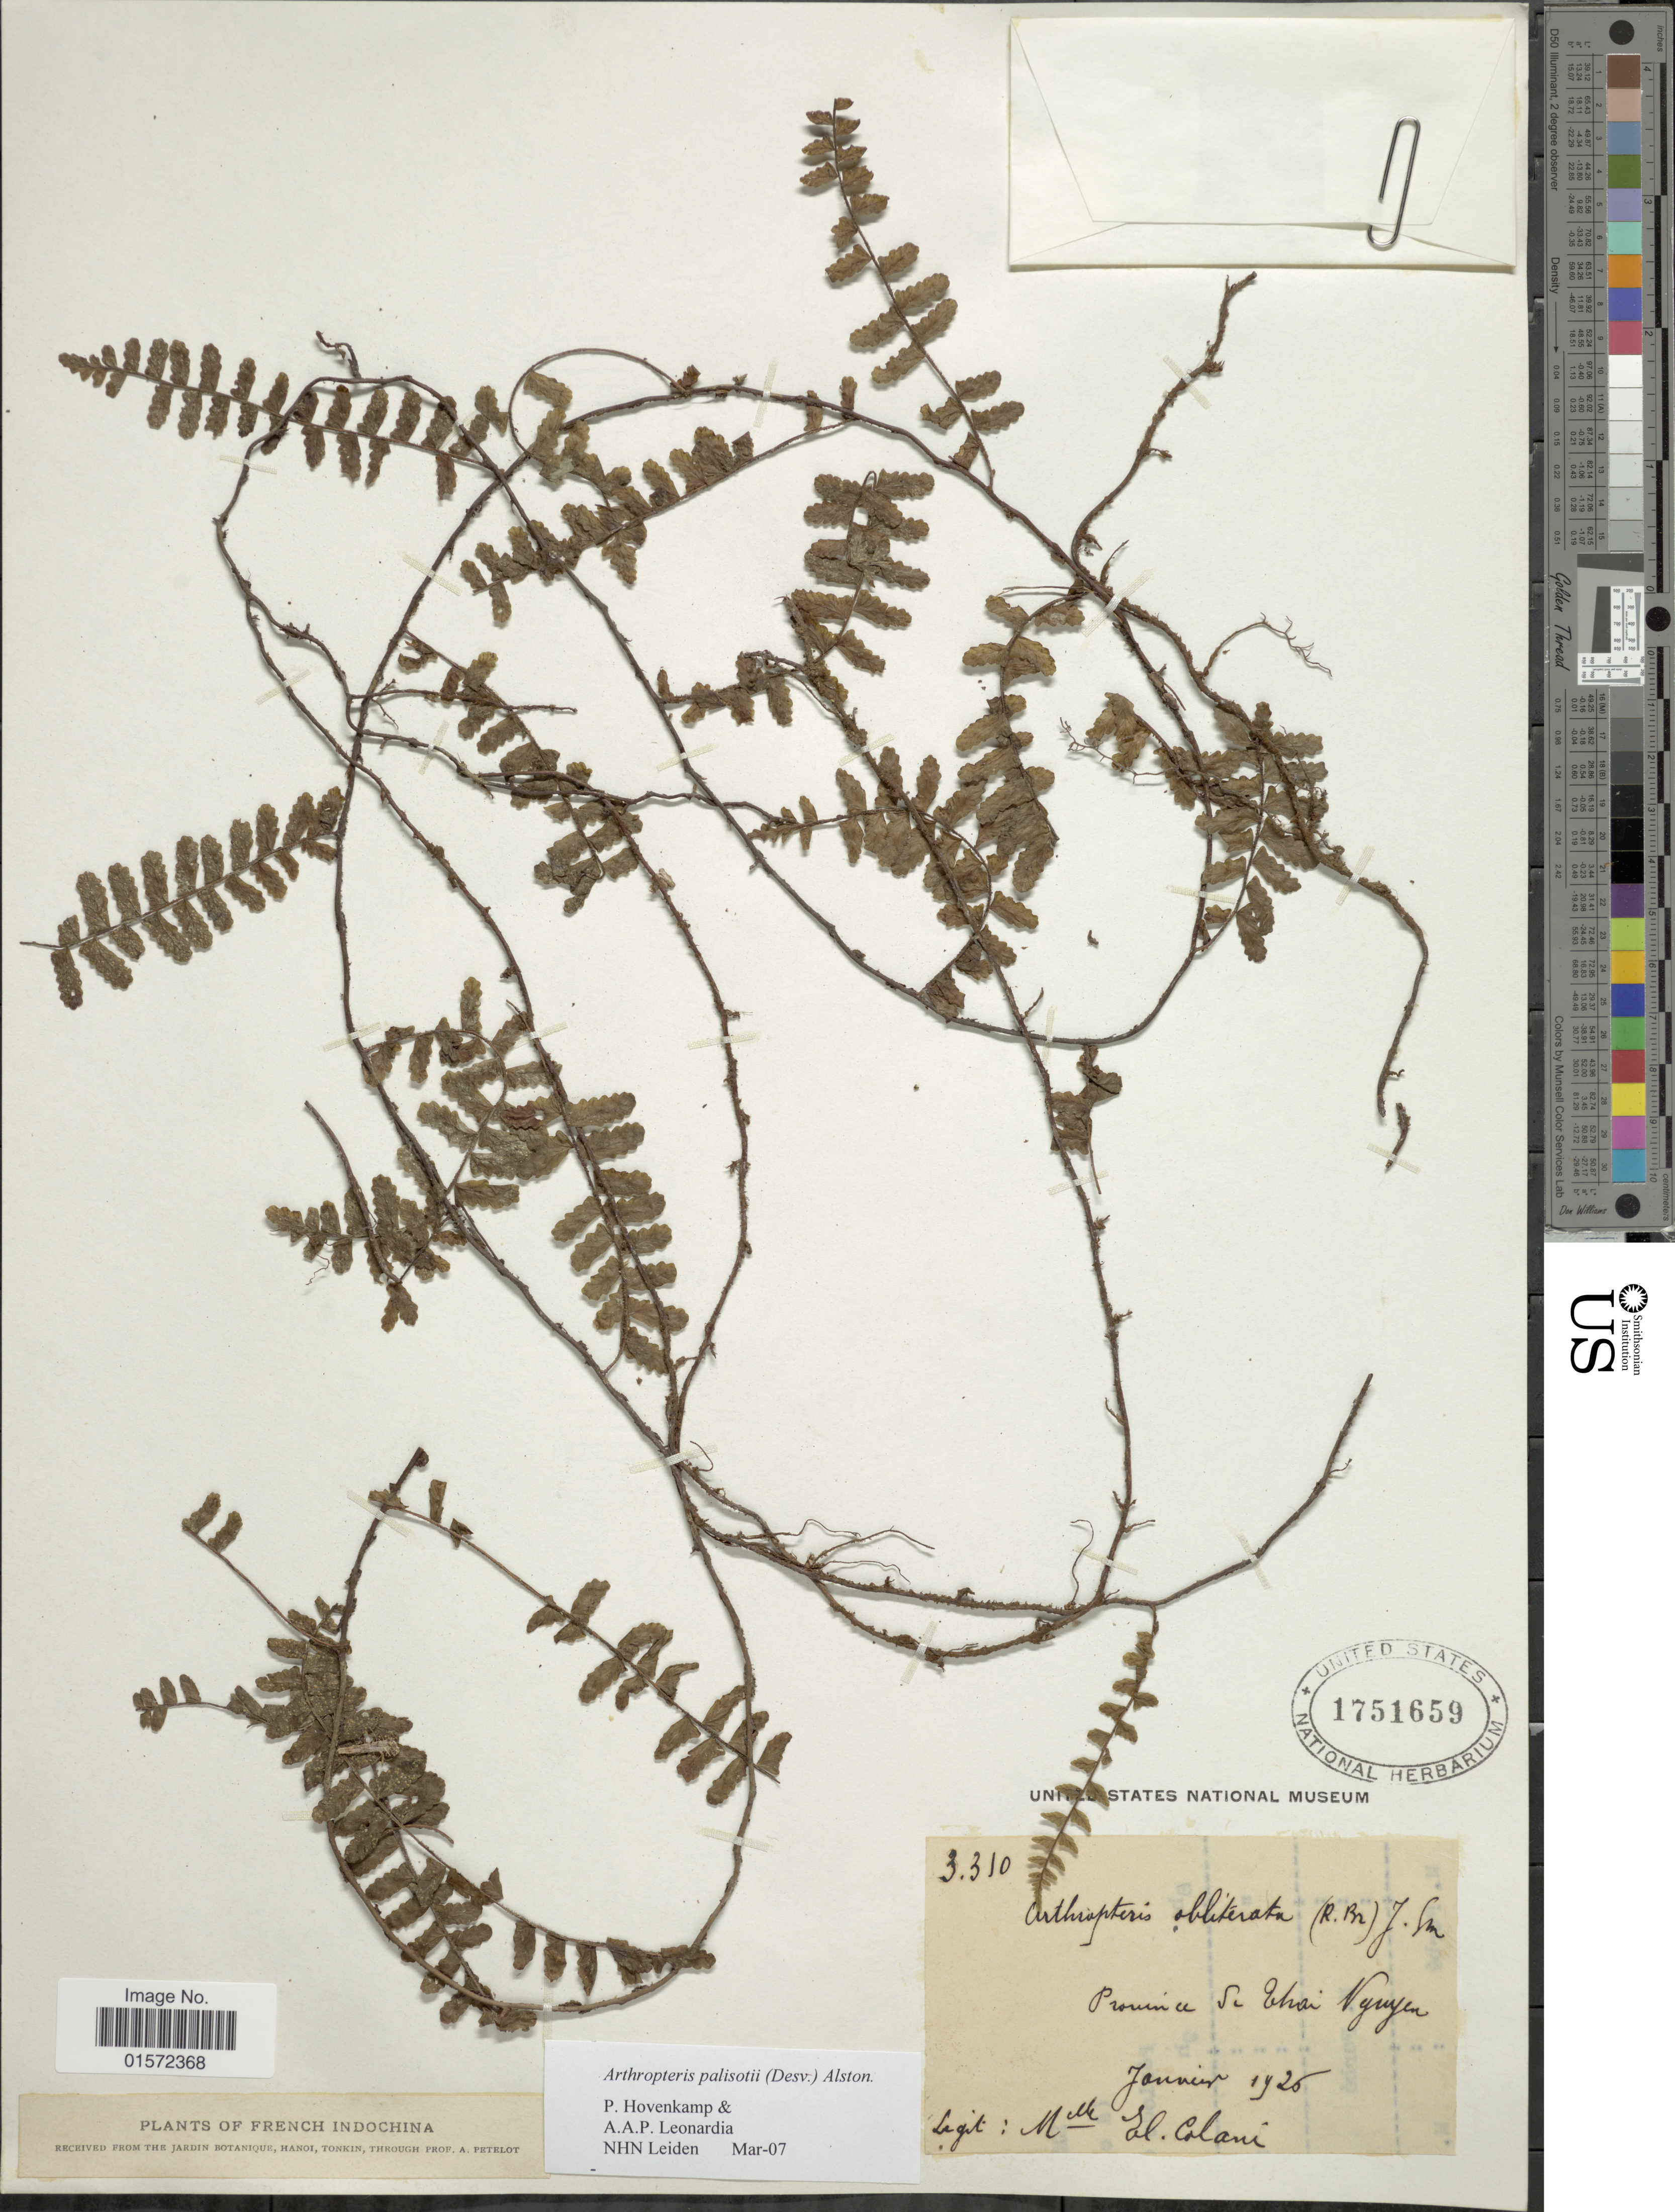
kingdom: Plantae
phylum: Tracheophyta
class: Polypodiopsida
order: Polypodiales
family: Tectariaceae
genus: Arthropteris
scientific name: Arthropteris palisotii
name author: (Desv.) Alston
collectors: E. Colani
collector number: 3310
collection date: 1925-01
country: Vietnam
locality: French indochina, Province Si Ehoi Ngruyen [interpreted]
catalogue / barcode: US 1751659